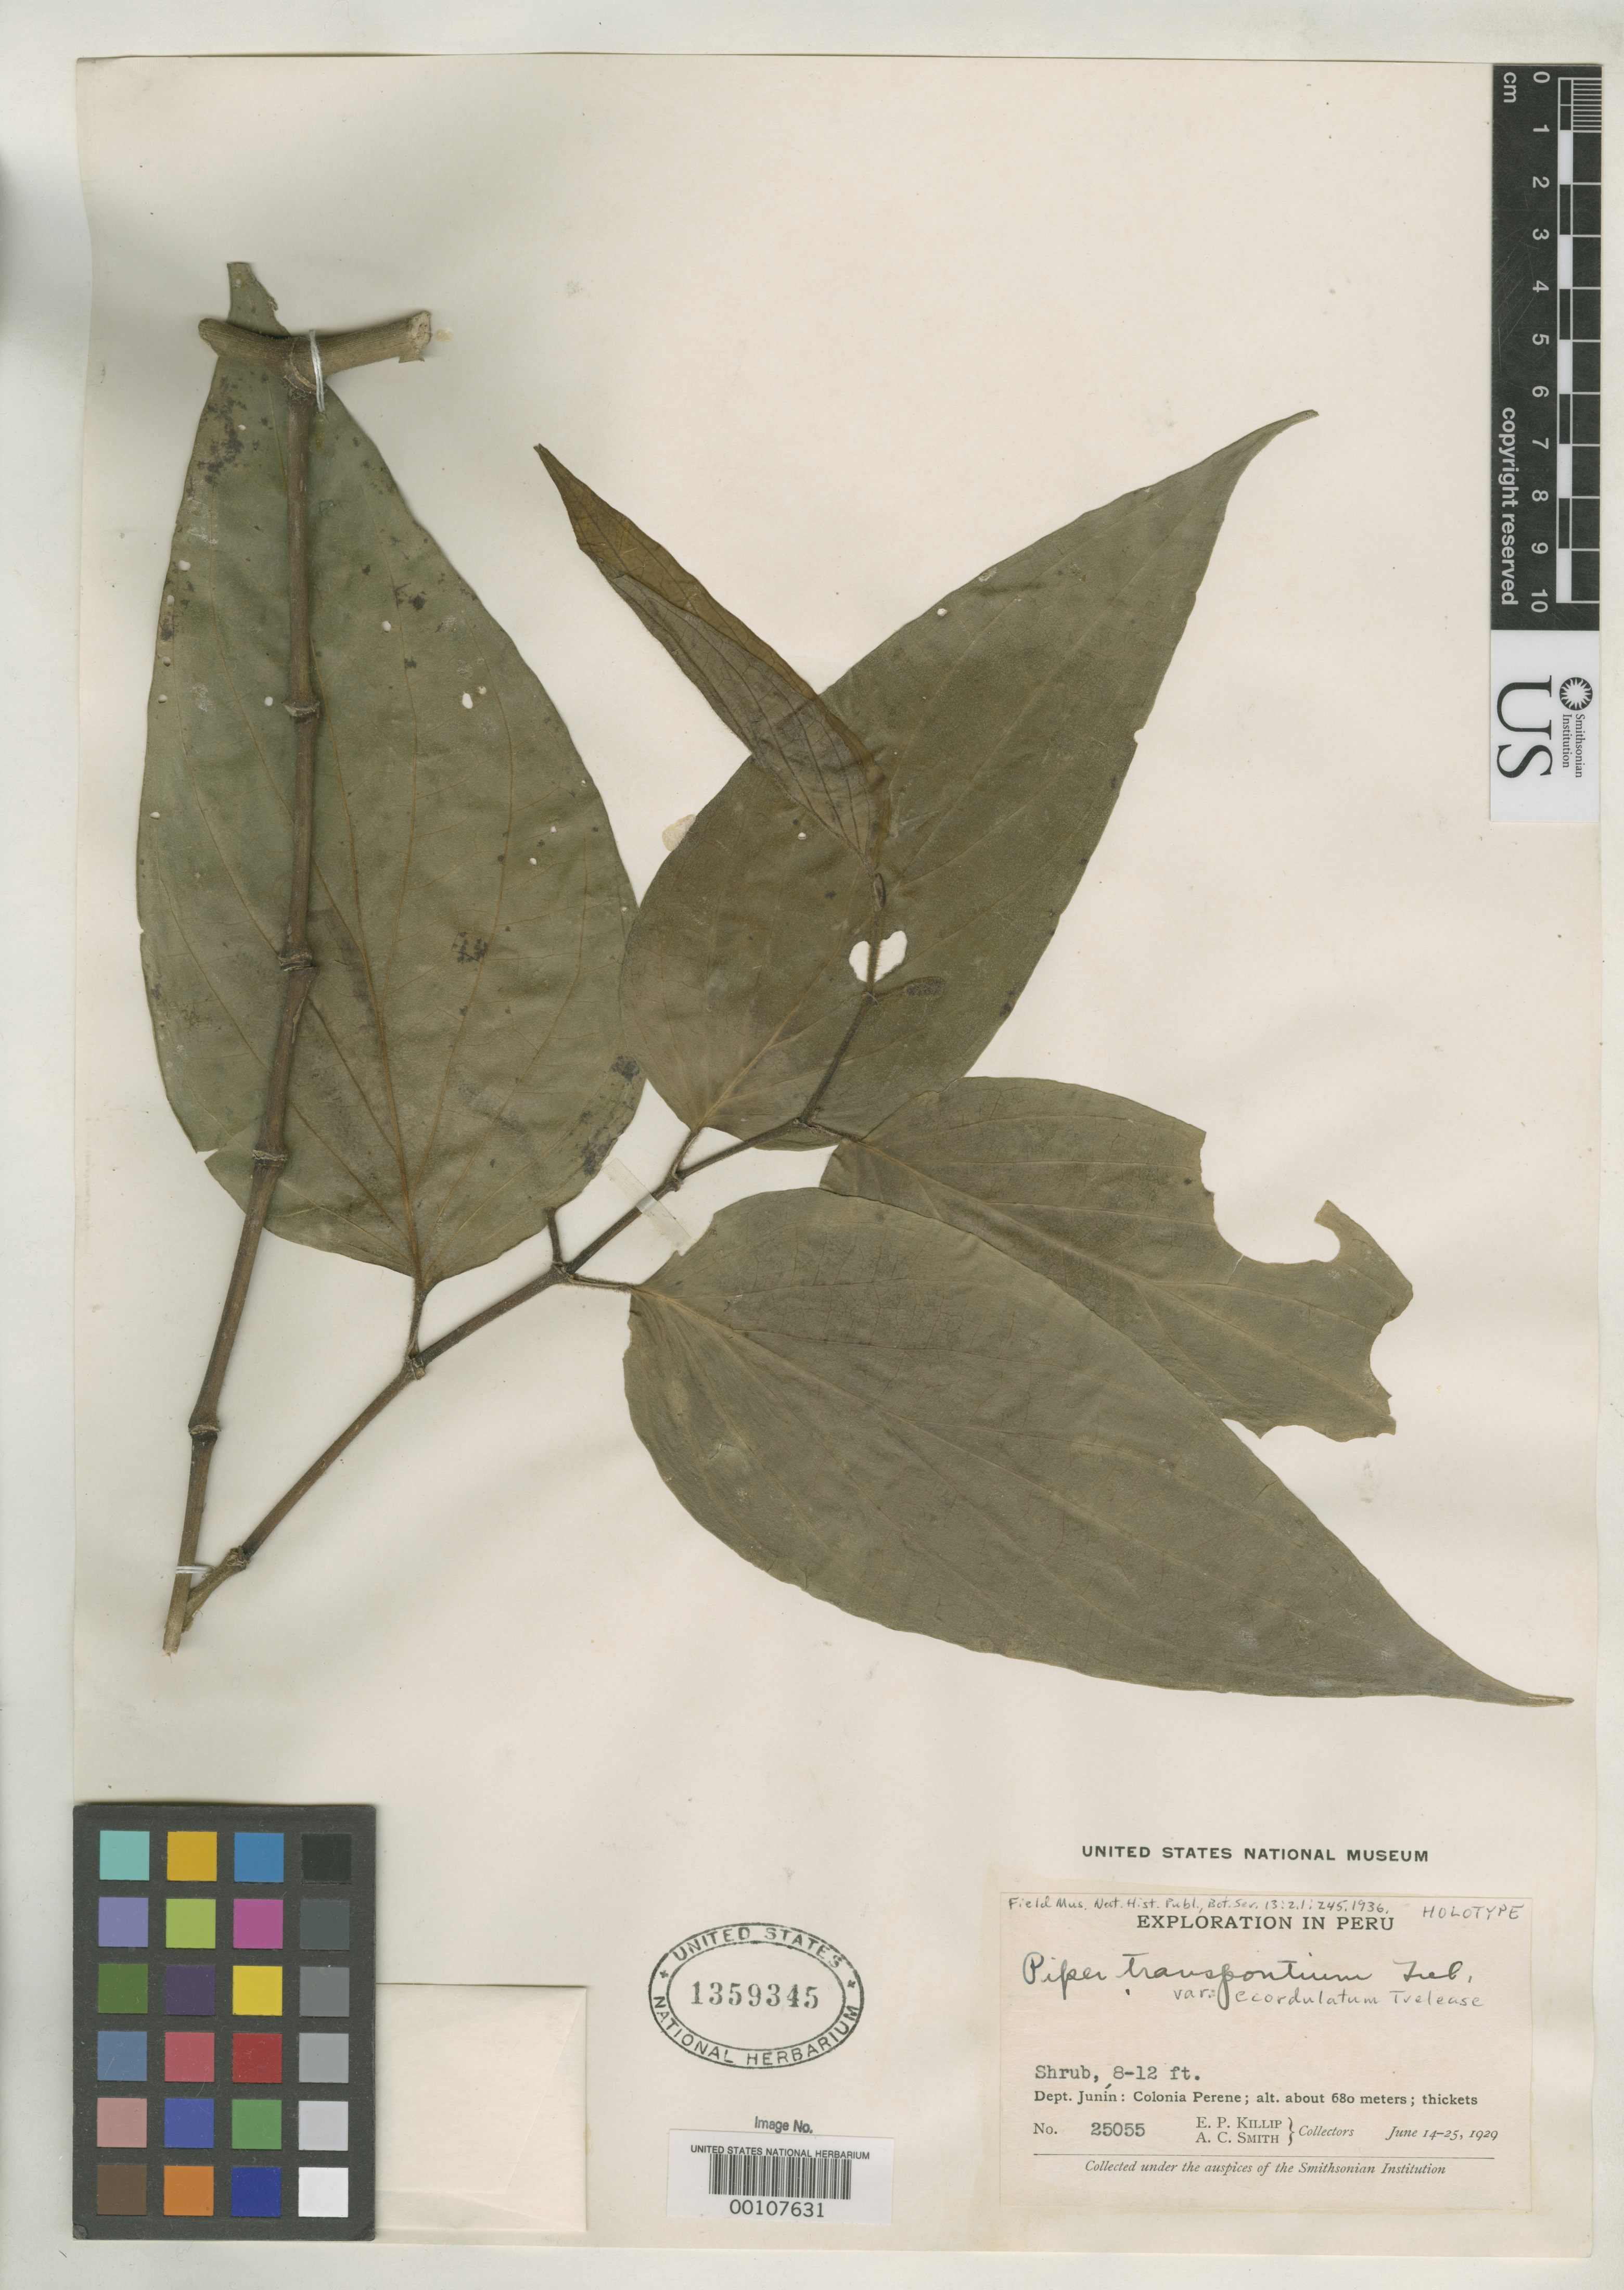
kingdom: Plantae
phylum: Tracheophyta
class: Magnoliopsida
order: Piperales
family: Piperaceae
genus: Piper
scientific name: Piper transpontinum var. ecordulatum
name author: Trel.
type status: Holotype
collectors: E. P. Killip & A. C. Smith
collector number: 25055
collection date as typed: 14 Jun 1929 to 25 Jun 1929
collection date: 1929-06-14/1929-06-25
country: Peru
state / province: Junín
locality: Colonia Perene.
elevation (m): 680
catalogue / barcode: US 1359345